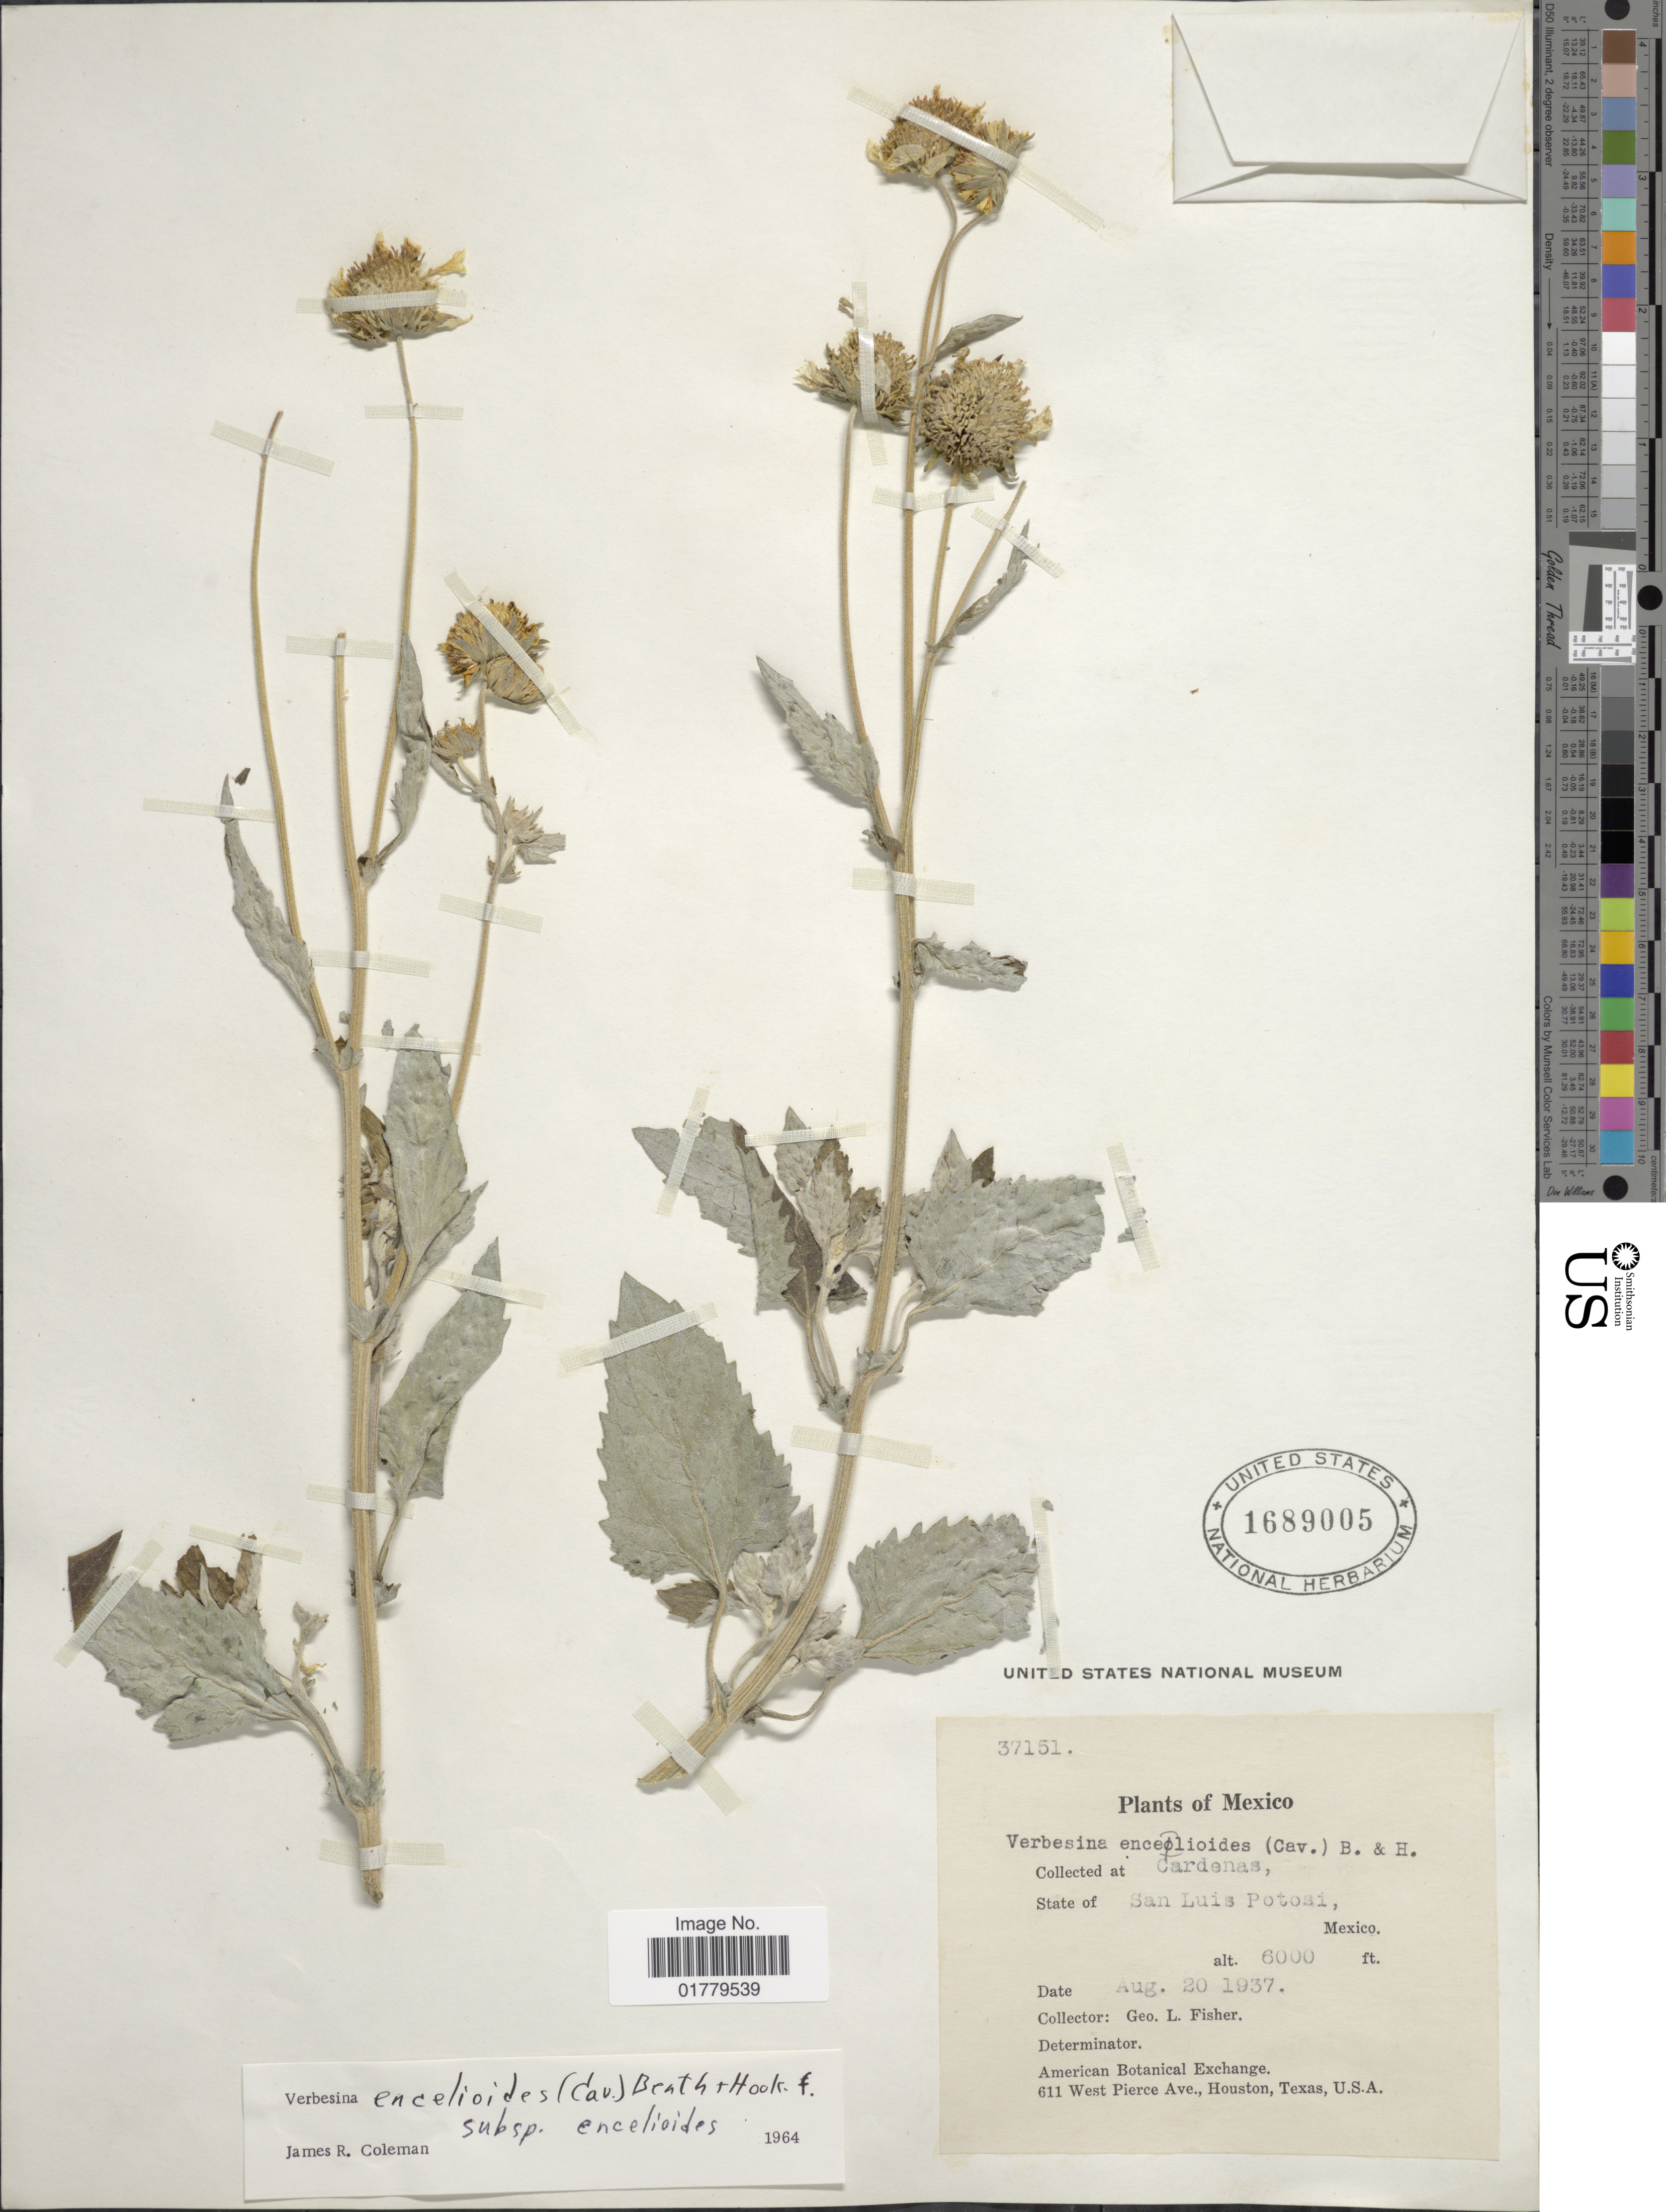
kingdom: Plantae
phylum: Tracheophyta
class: Magnoliopsida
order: Asterales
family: Asteraceae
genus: Verbesina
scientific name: Verbesina encelioides subsp. encelioides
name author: (Cav.) Benth. & Hook.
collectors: G. L. Fisher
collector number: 37151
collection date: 1937-08-20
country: Mexico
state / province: San Luis Potosí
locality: Cardenas. State of San Luis Potosi, Mexico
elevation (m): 1829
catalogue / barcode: US 1689005